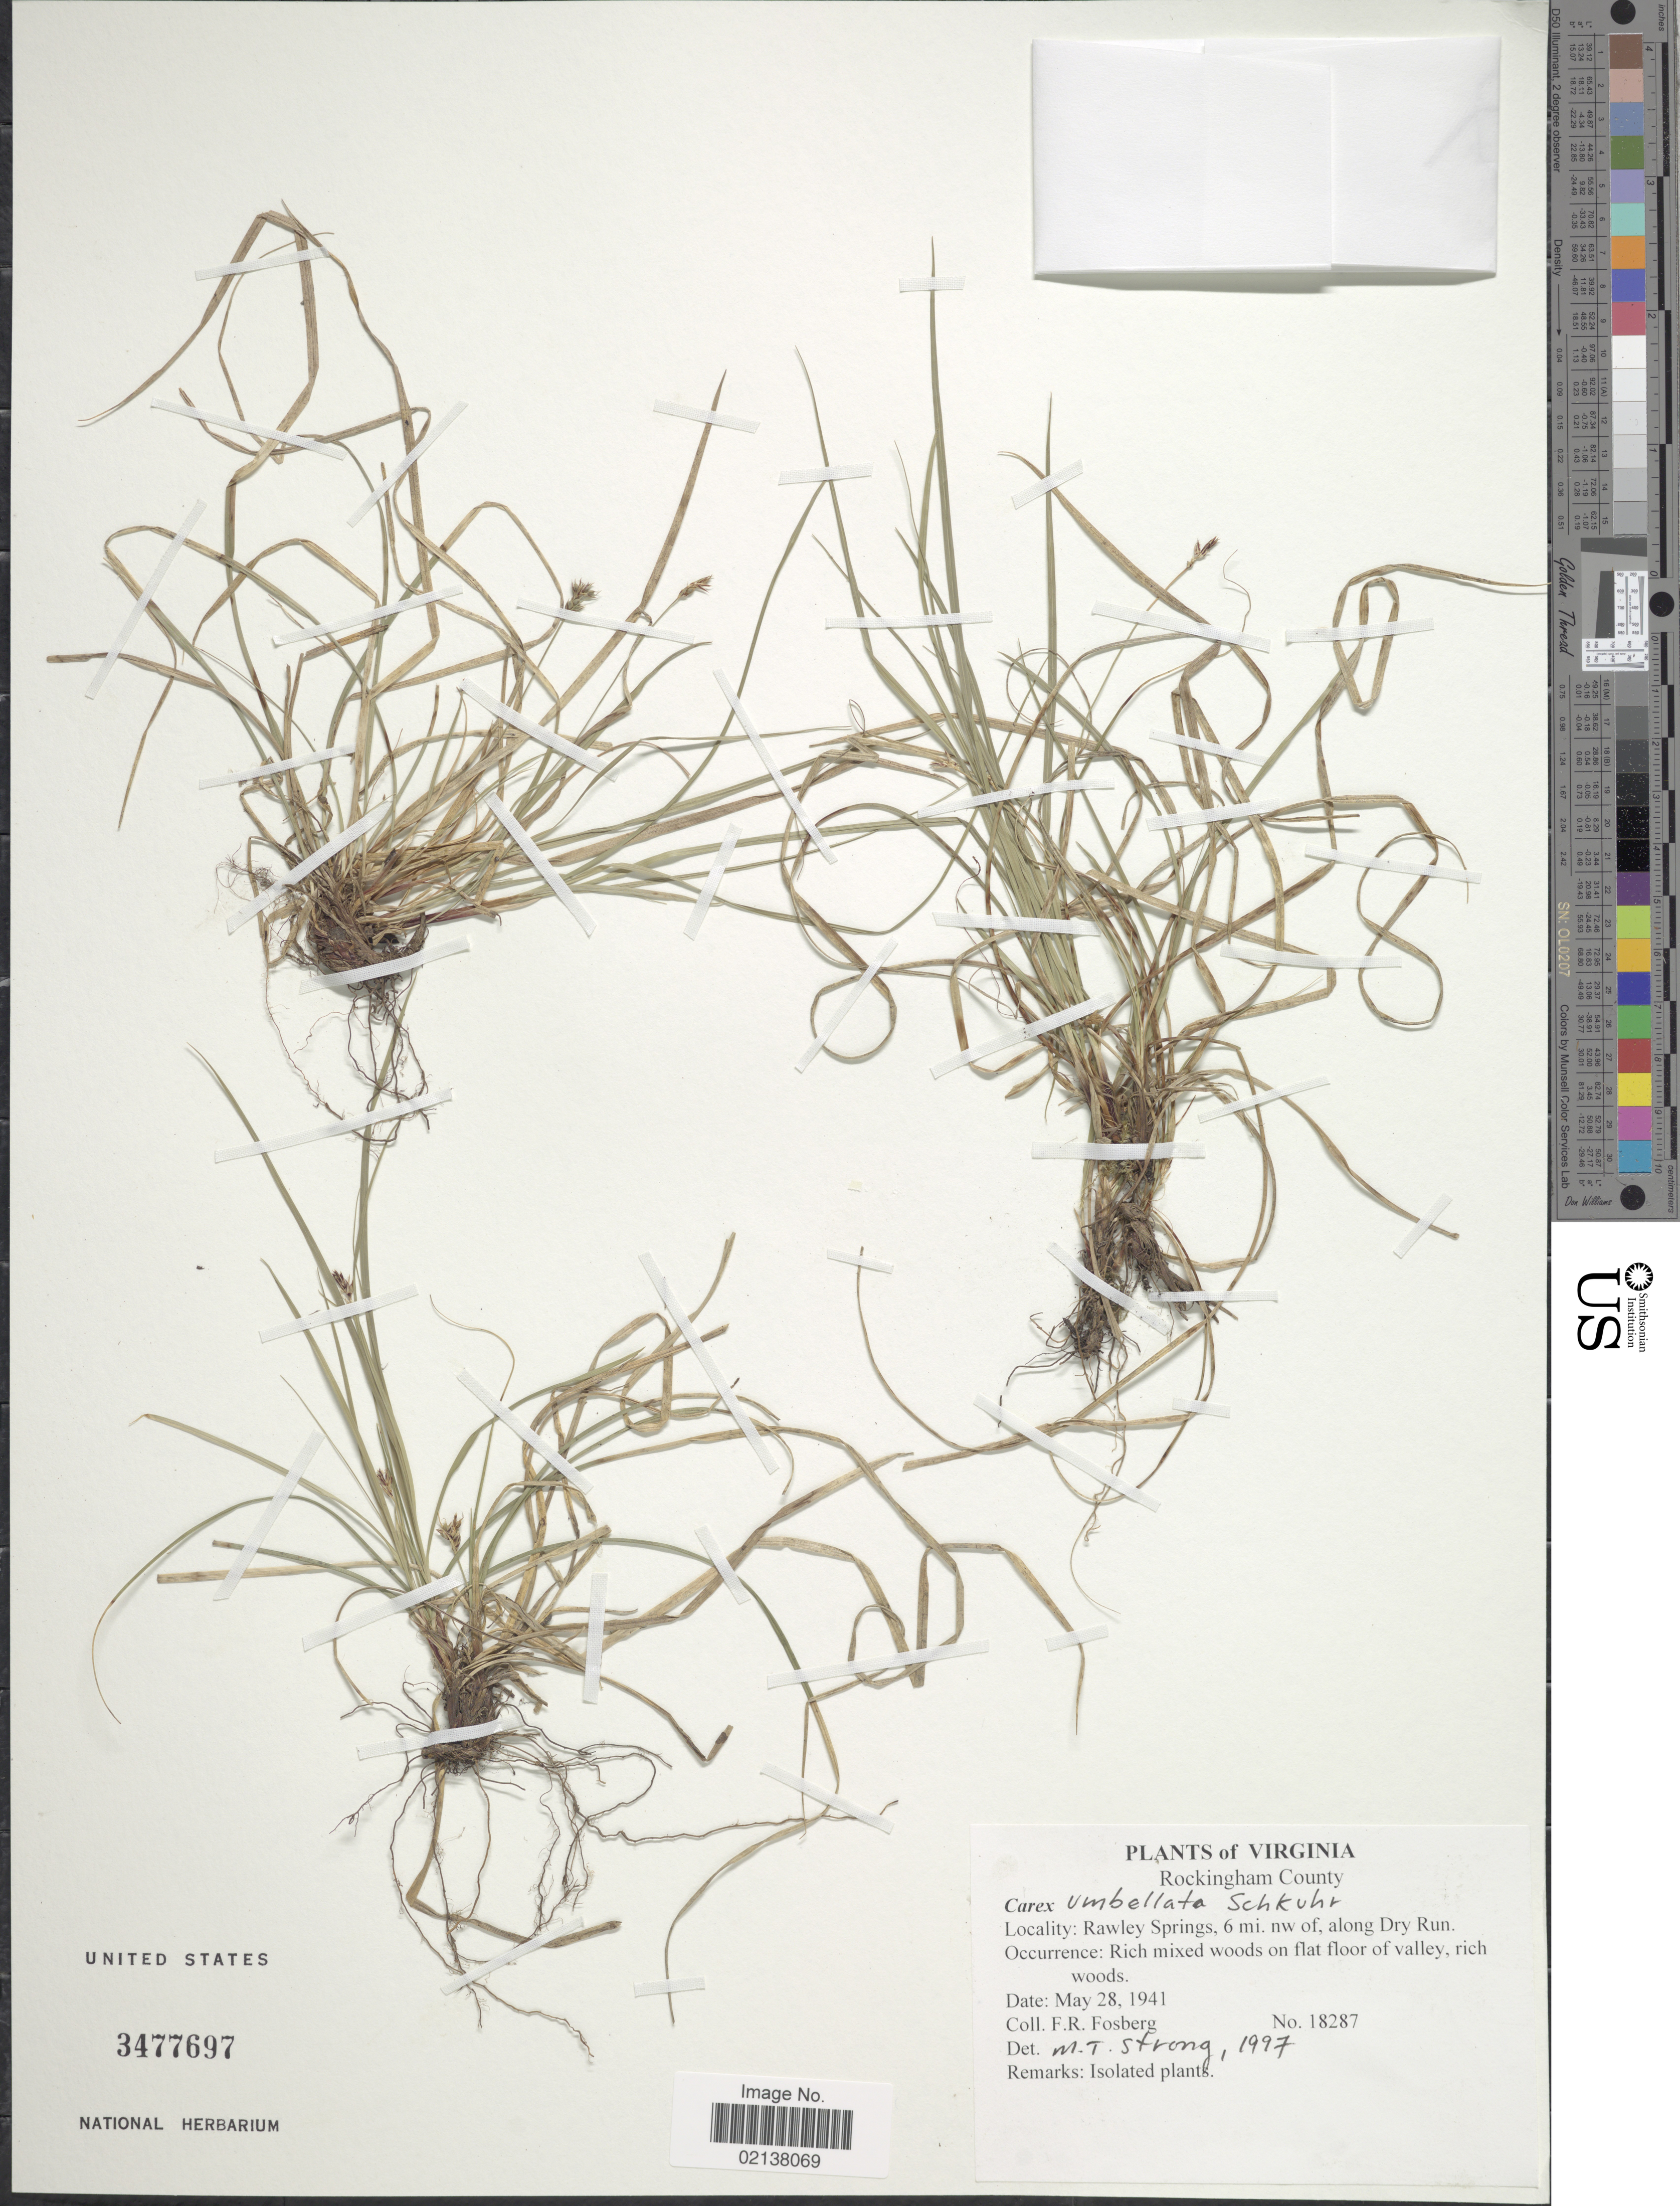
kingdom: Plantae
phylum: Tracheophyta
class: Liliopsida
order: Poales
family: Cyperaceae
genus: Carex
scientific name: Carex umbellata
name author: Schkuhr ex Willd.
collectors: F. R. Fosberg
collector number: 18287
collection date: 1941-05-28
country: United States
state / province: Virginia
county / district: Rockingham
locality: Rawley Springs, 6 mi. NW of, and along Dry Run.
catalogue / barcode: US 3477697